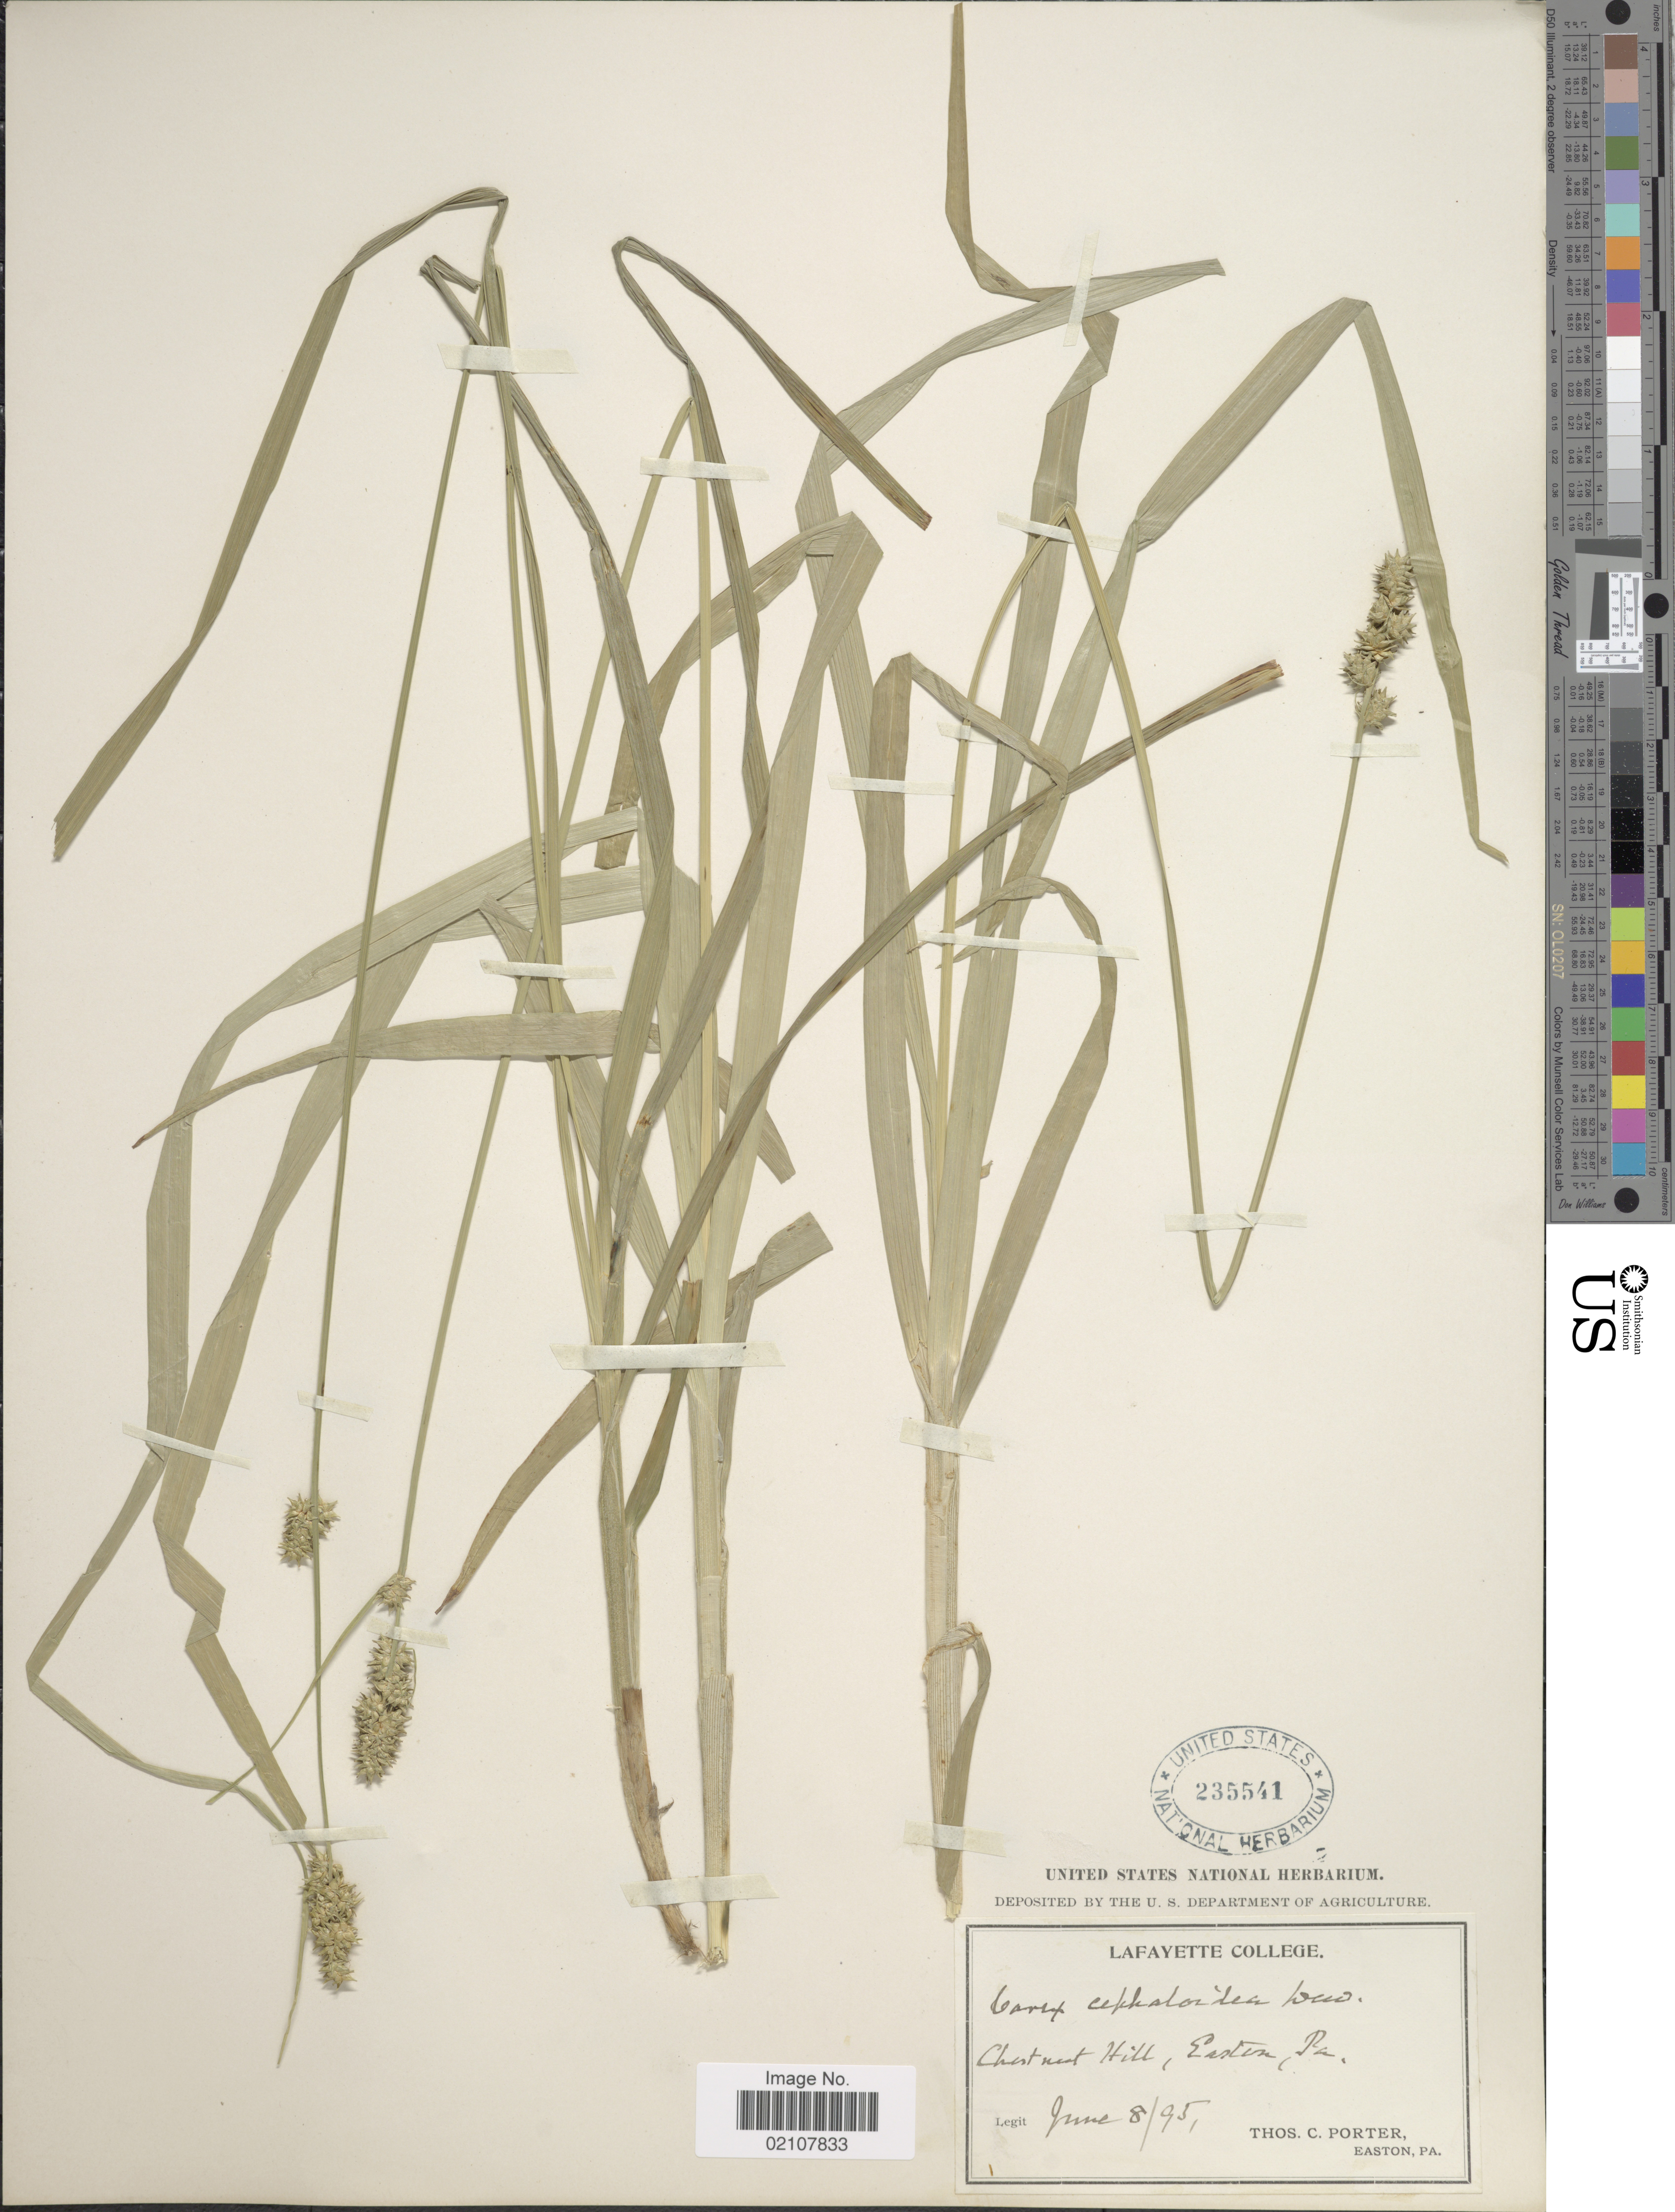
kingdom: Plantae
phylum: Tracheophyta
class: Liliopsida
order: Poales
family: Cyperaceae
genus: Carex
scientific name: Carex cephaloidea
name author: (Dewey) Dewey ex Boott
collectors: T. Porter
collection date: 1895-06-08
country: United States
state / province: Pennsylvania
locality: Chestnut Hill, Easton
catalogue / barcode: US 235541